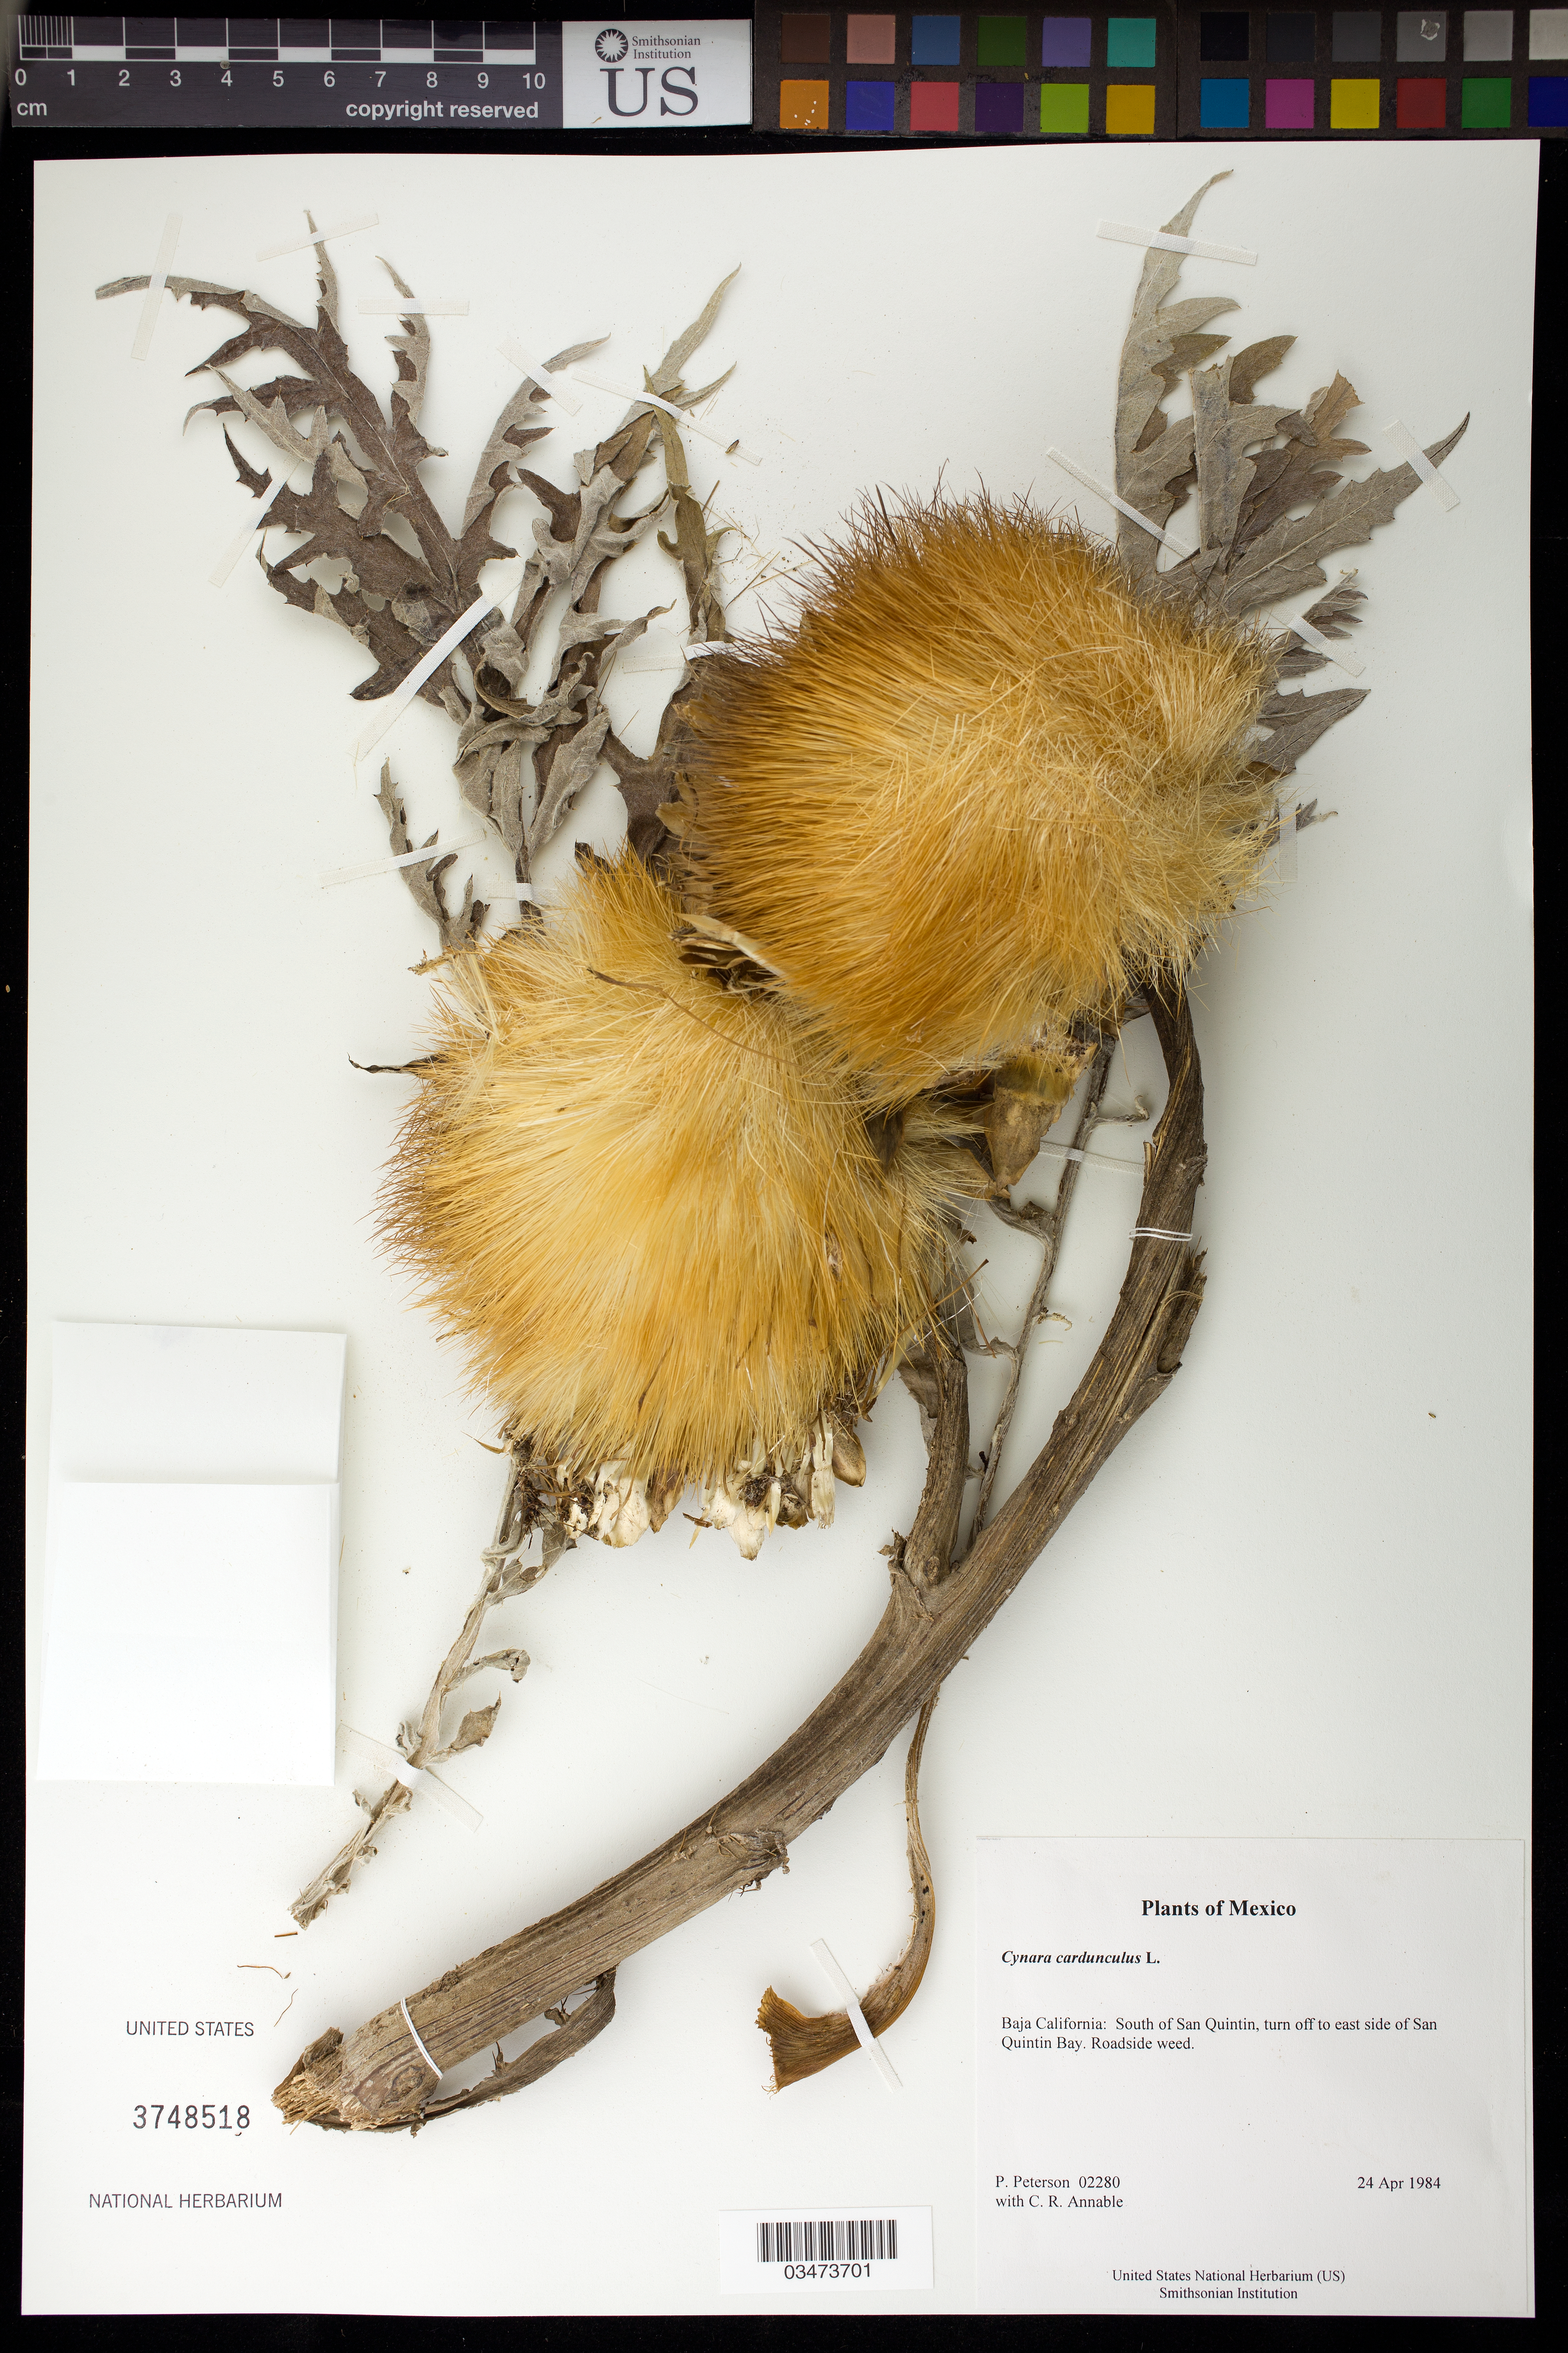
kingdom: Plantae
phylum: Tracheophyta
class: Magnoliopsida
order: Asterales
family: Asteraceae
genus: Cynara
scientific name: Cynara cardunculus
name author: L.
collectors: P. M. Peterson & C. R. Annable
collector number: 02280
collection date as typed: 24 Apr 1984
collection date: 1984-04-24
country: Mexico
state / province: Baja California Norte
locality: South of San Quintin, turn off to east side of San Quintin Bay.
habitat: Roadside weed.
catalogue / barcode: US 3748518